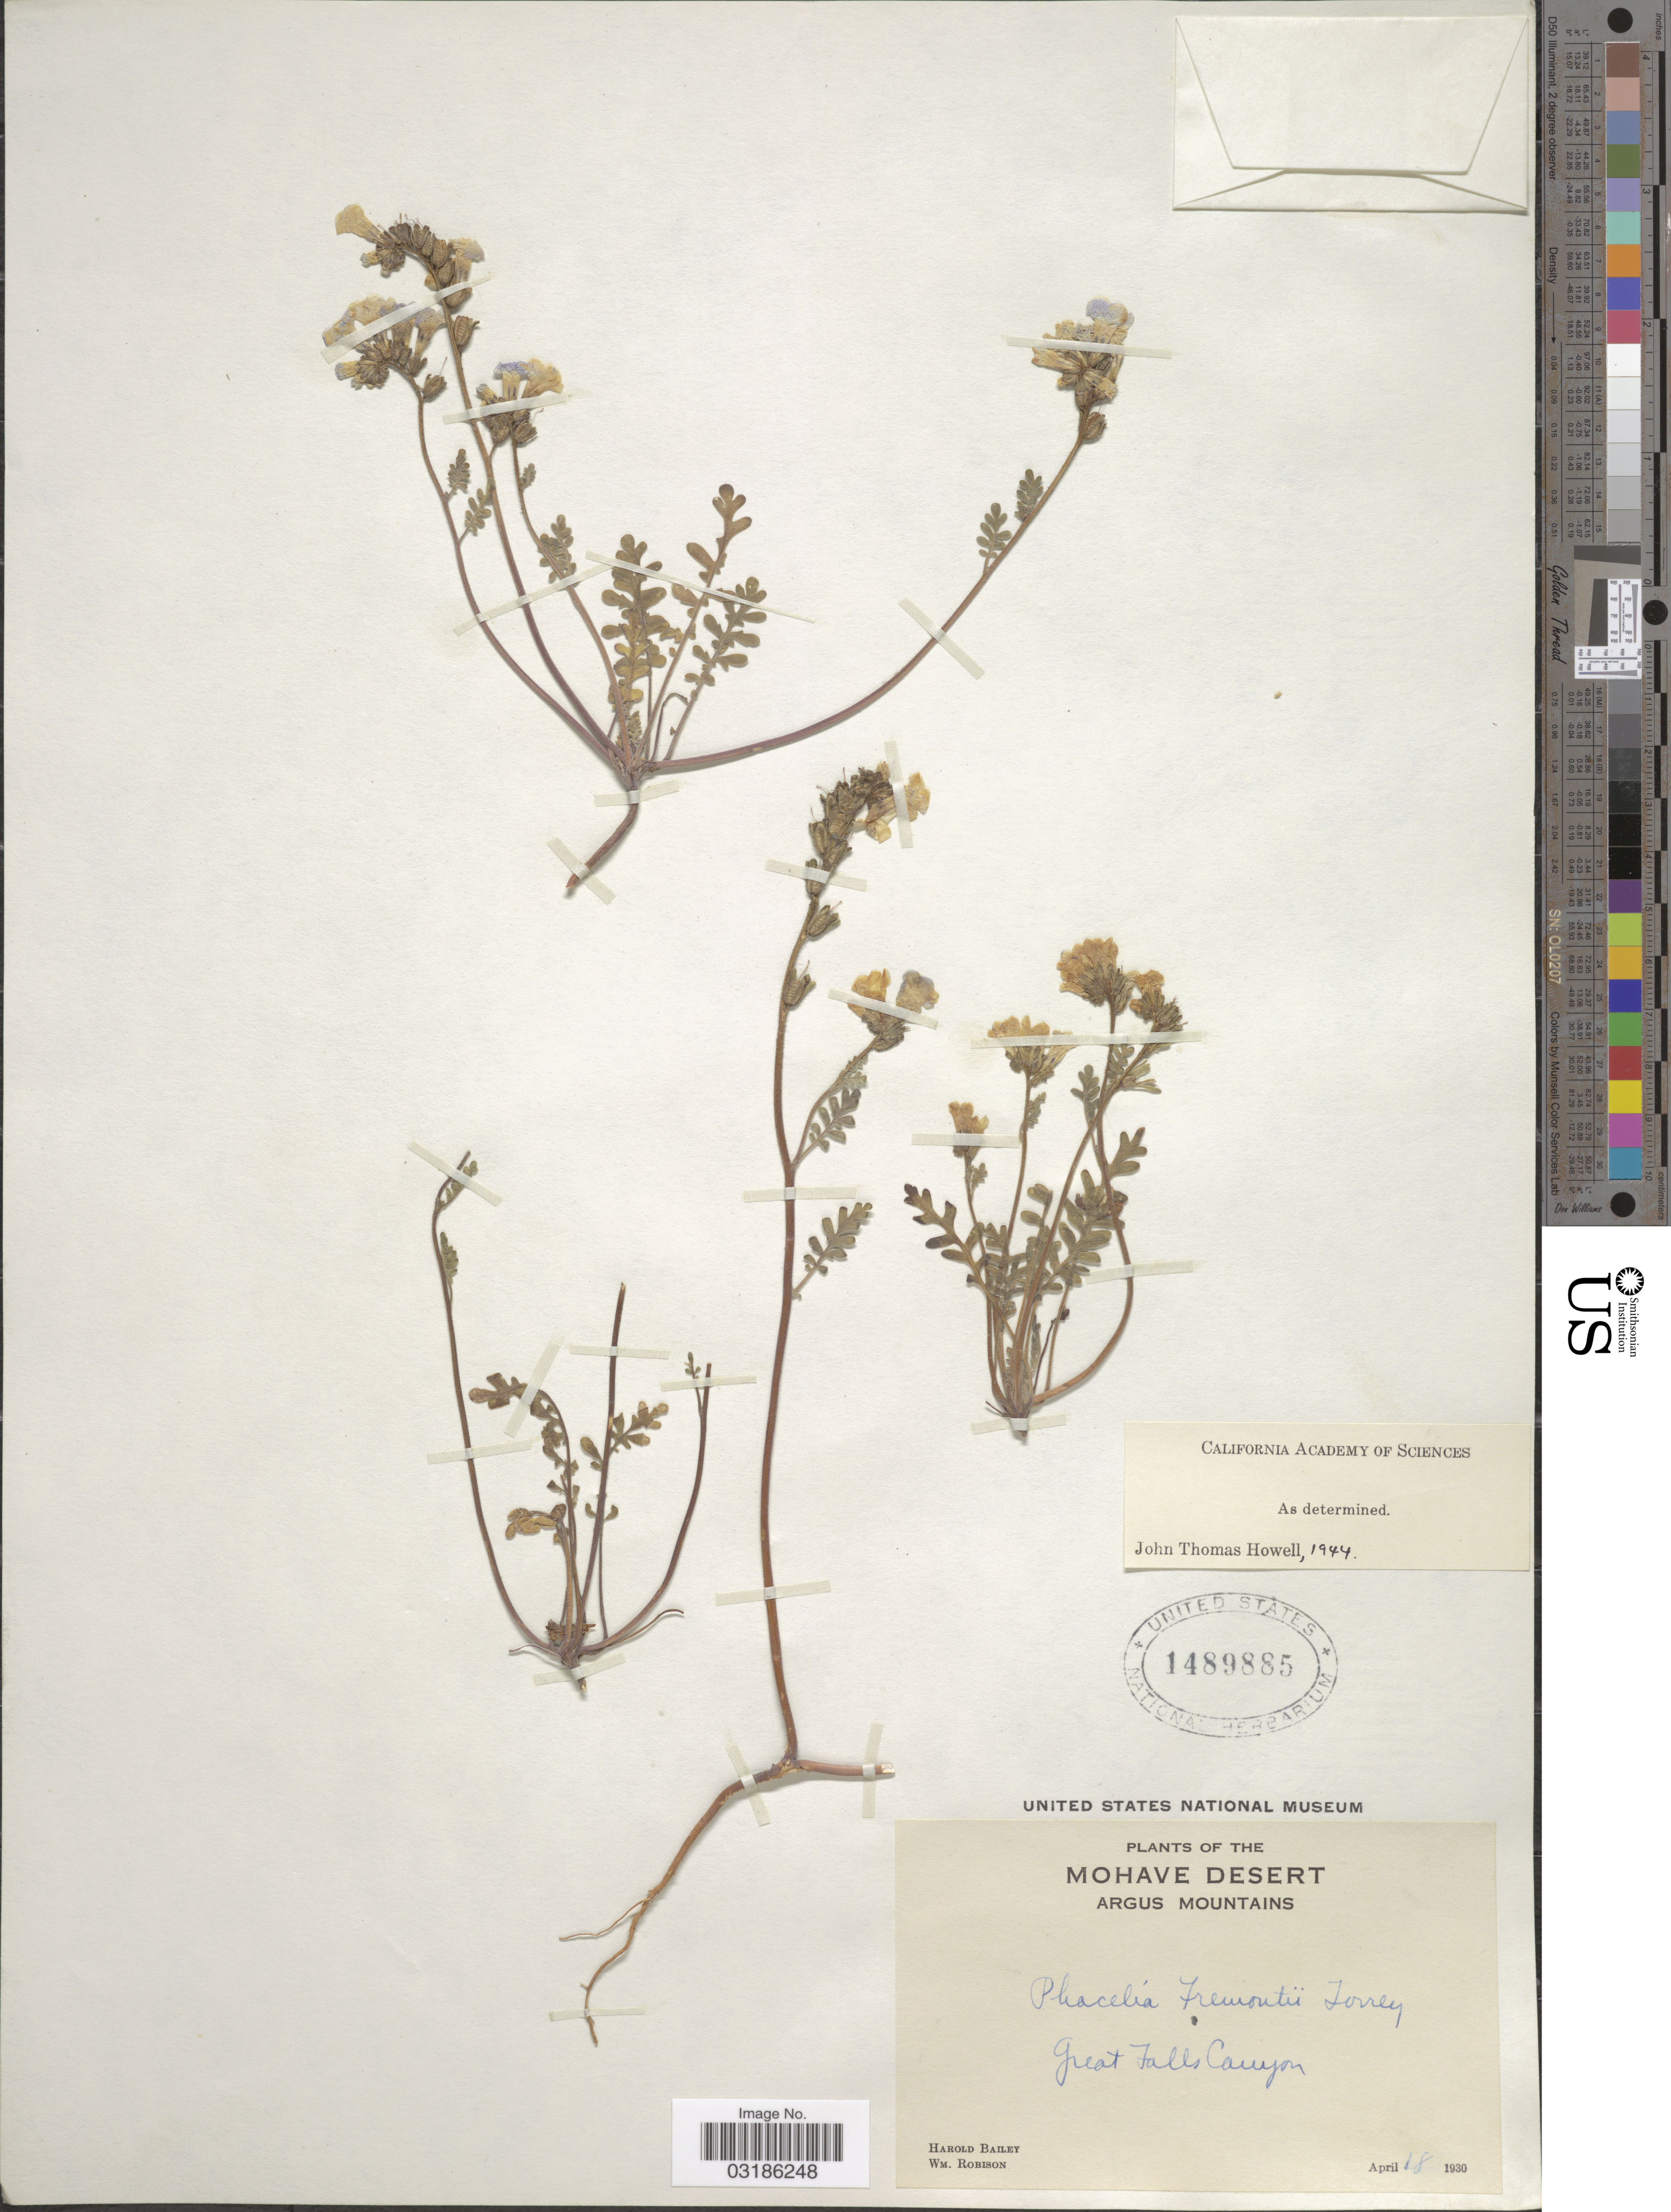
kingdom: Plantae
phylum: Tracheophyta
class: Magnoliopsida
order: Boraginales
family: Hydrophyllaceae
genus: Phacelia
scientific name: Phacelia fremontii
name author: Torr.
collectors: H. Bailey & W. Robison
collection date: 1930-04-18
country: United States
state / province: California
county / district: Kern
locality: Mohave Desert. Argus Mountains. Great Falls Canyon.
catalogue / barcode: US 1489885